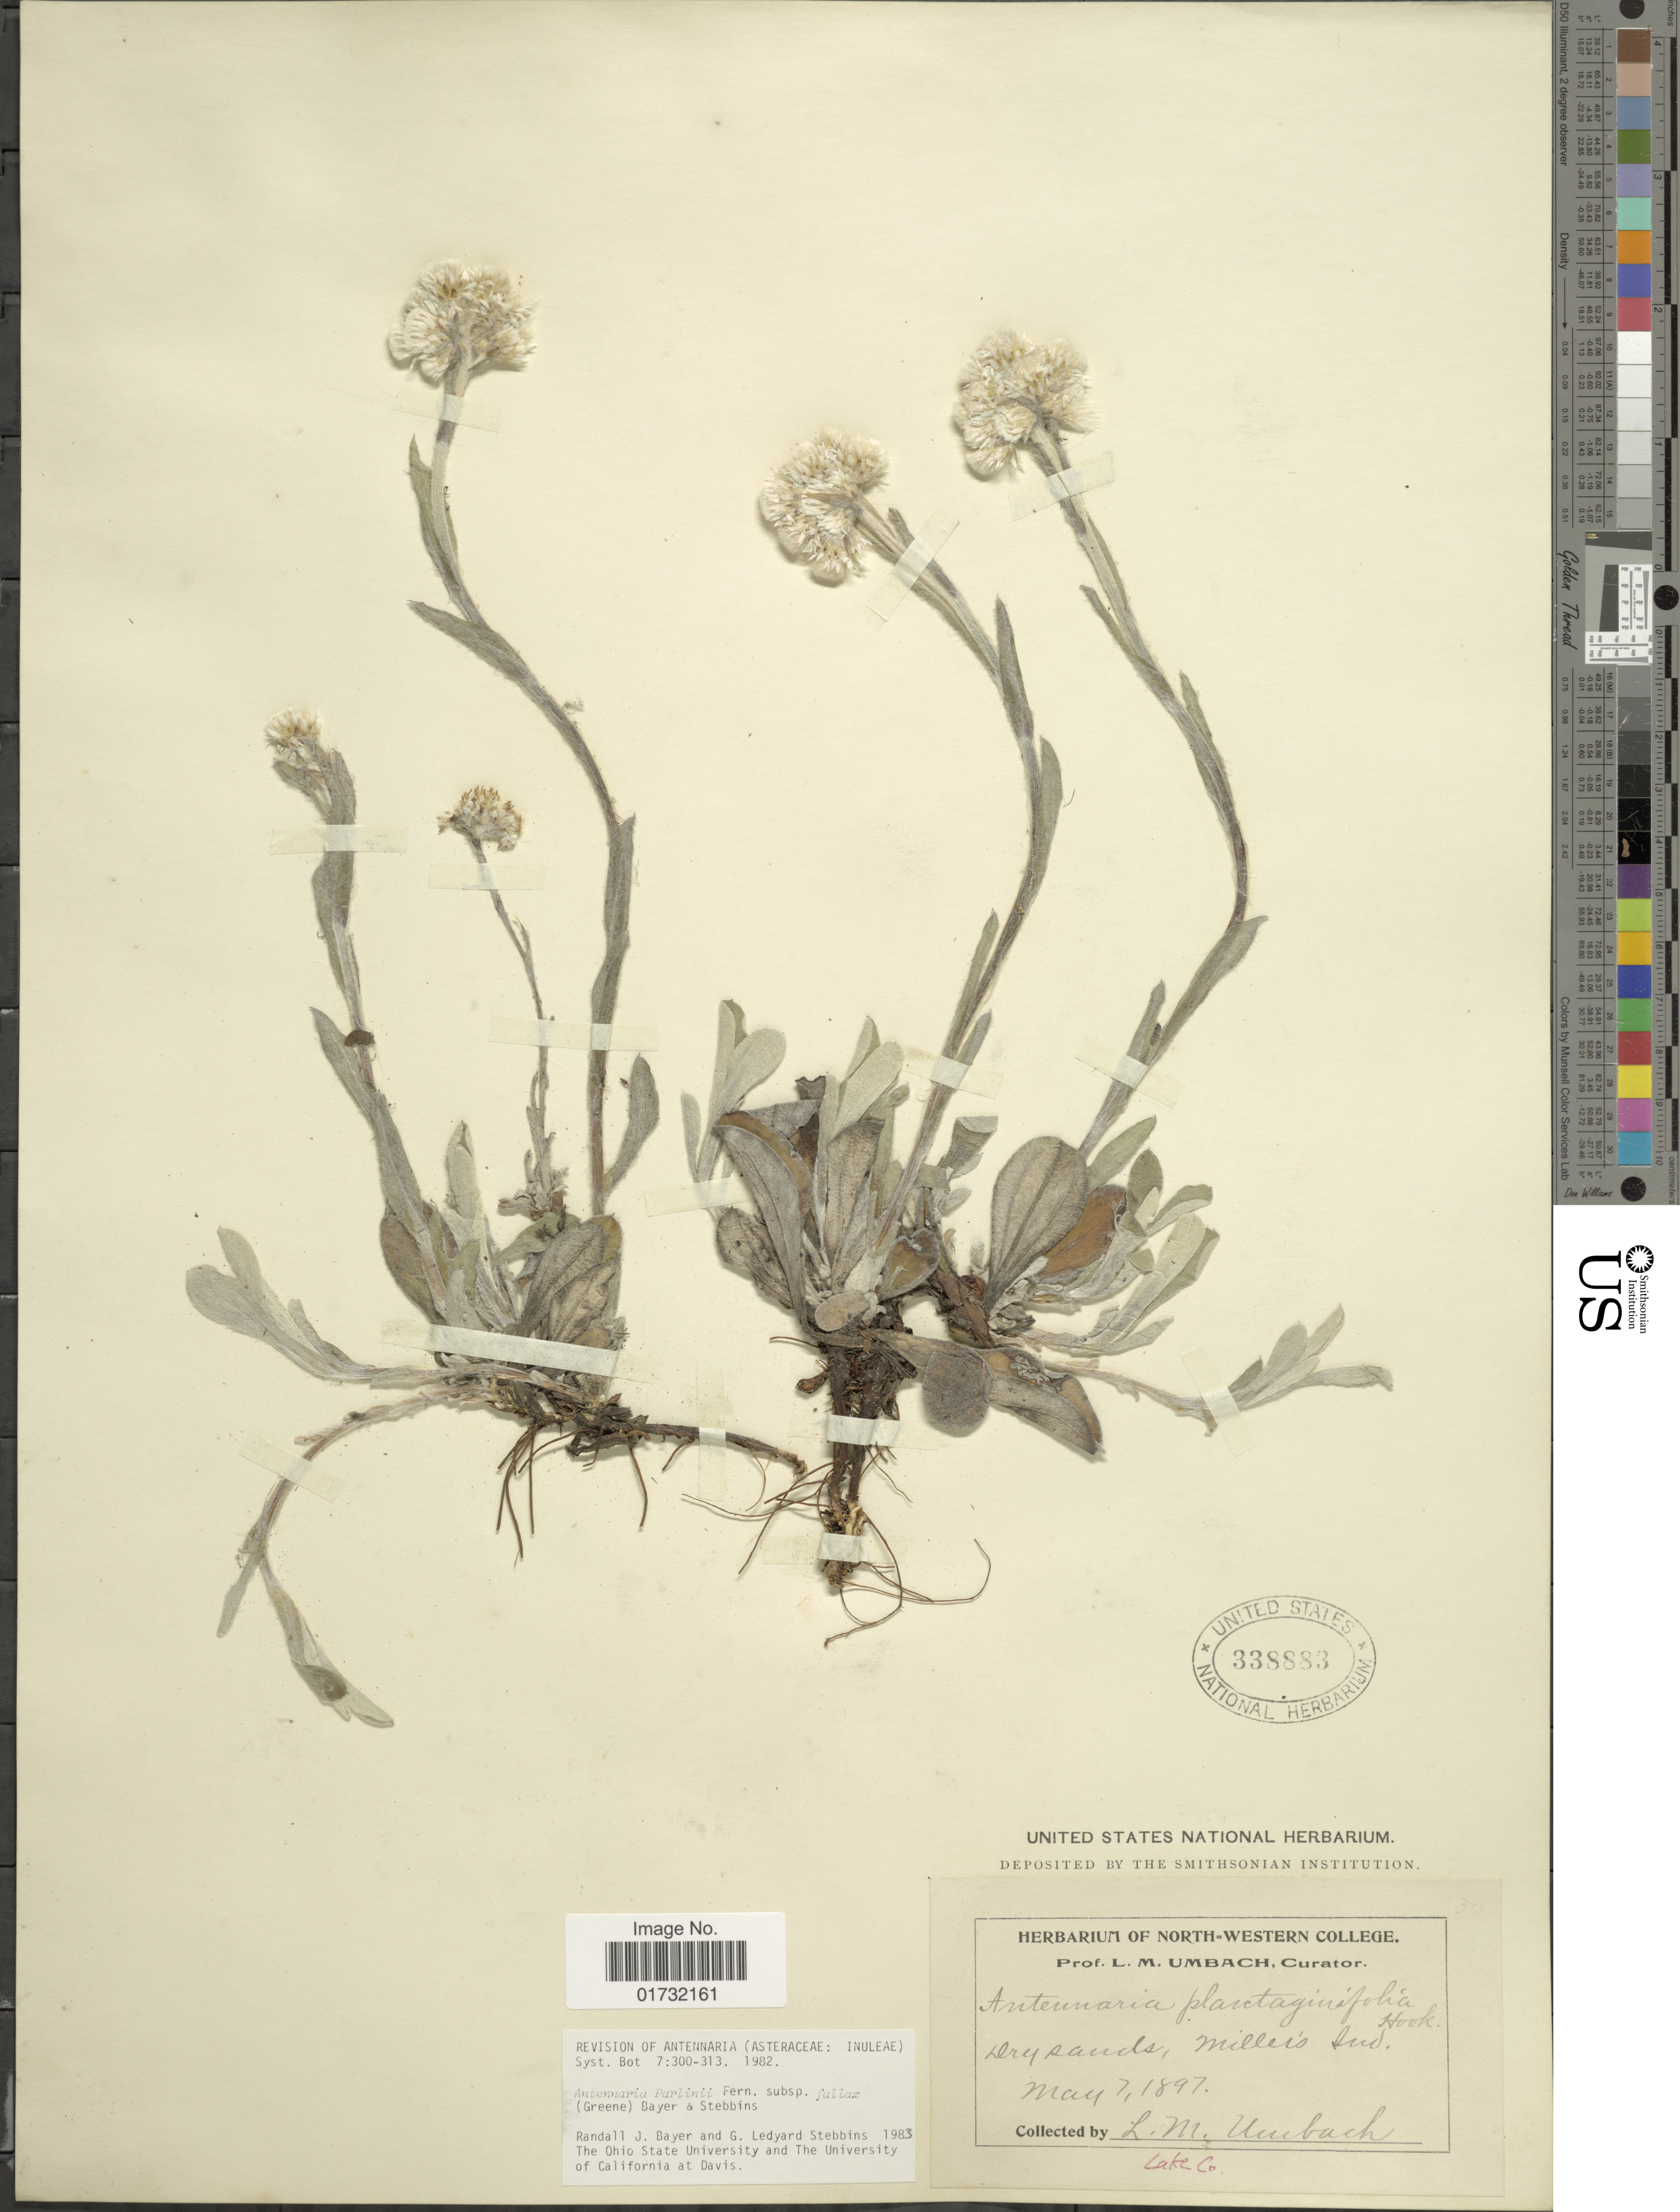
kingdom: Plantae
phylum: Tracheophyta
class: Magnoliopsida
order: Asterales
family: Asteraceae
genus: Antennaria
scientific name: Antennaria parlinii subsp. fallax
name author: (Greene) R.J. Bayer & Stebbins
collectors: L. M. Umbach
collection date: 1897-05-07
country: United States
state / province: Indiana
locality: Miller's. Lake Co.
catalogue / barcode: US 338883